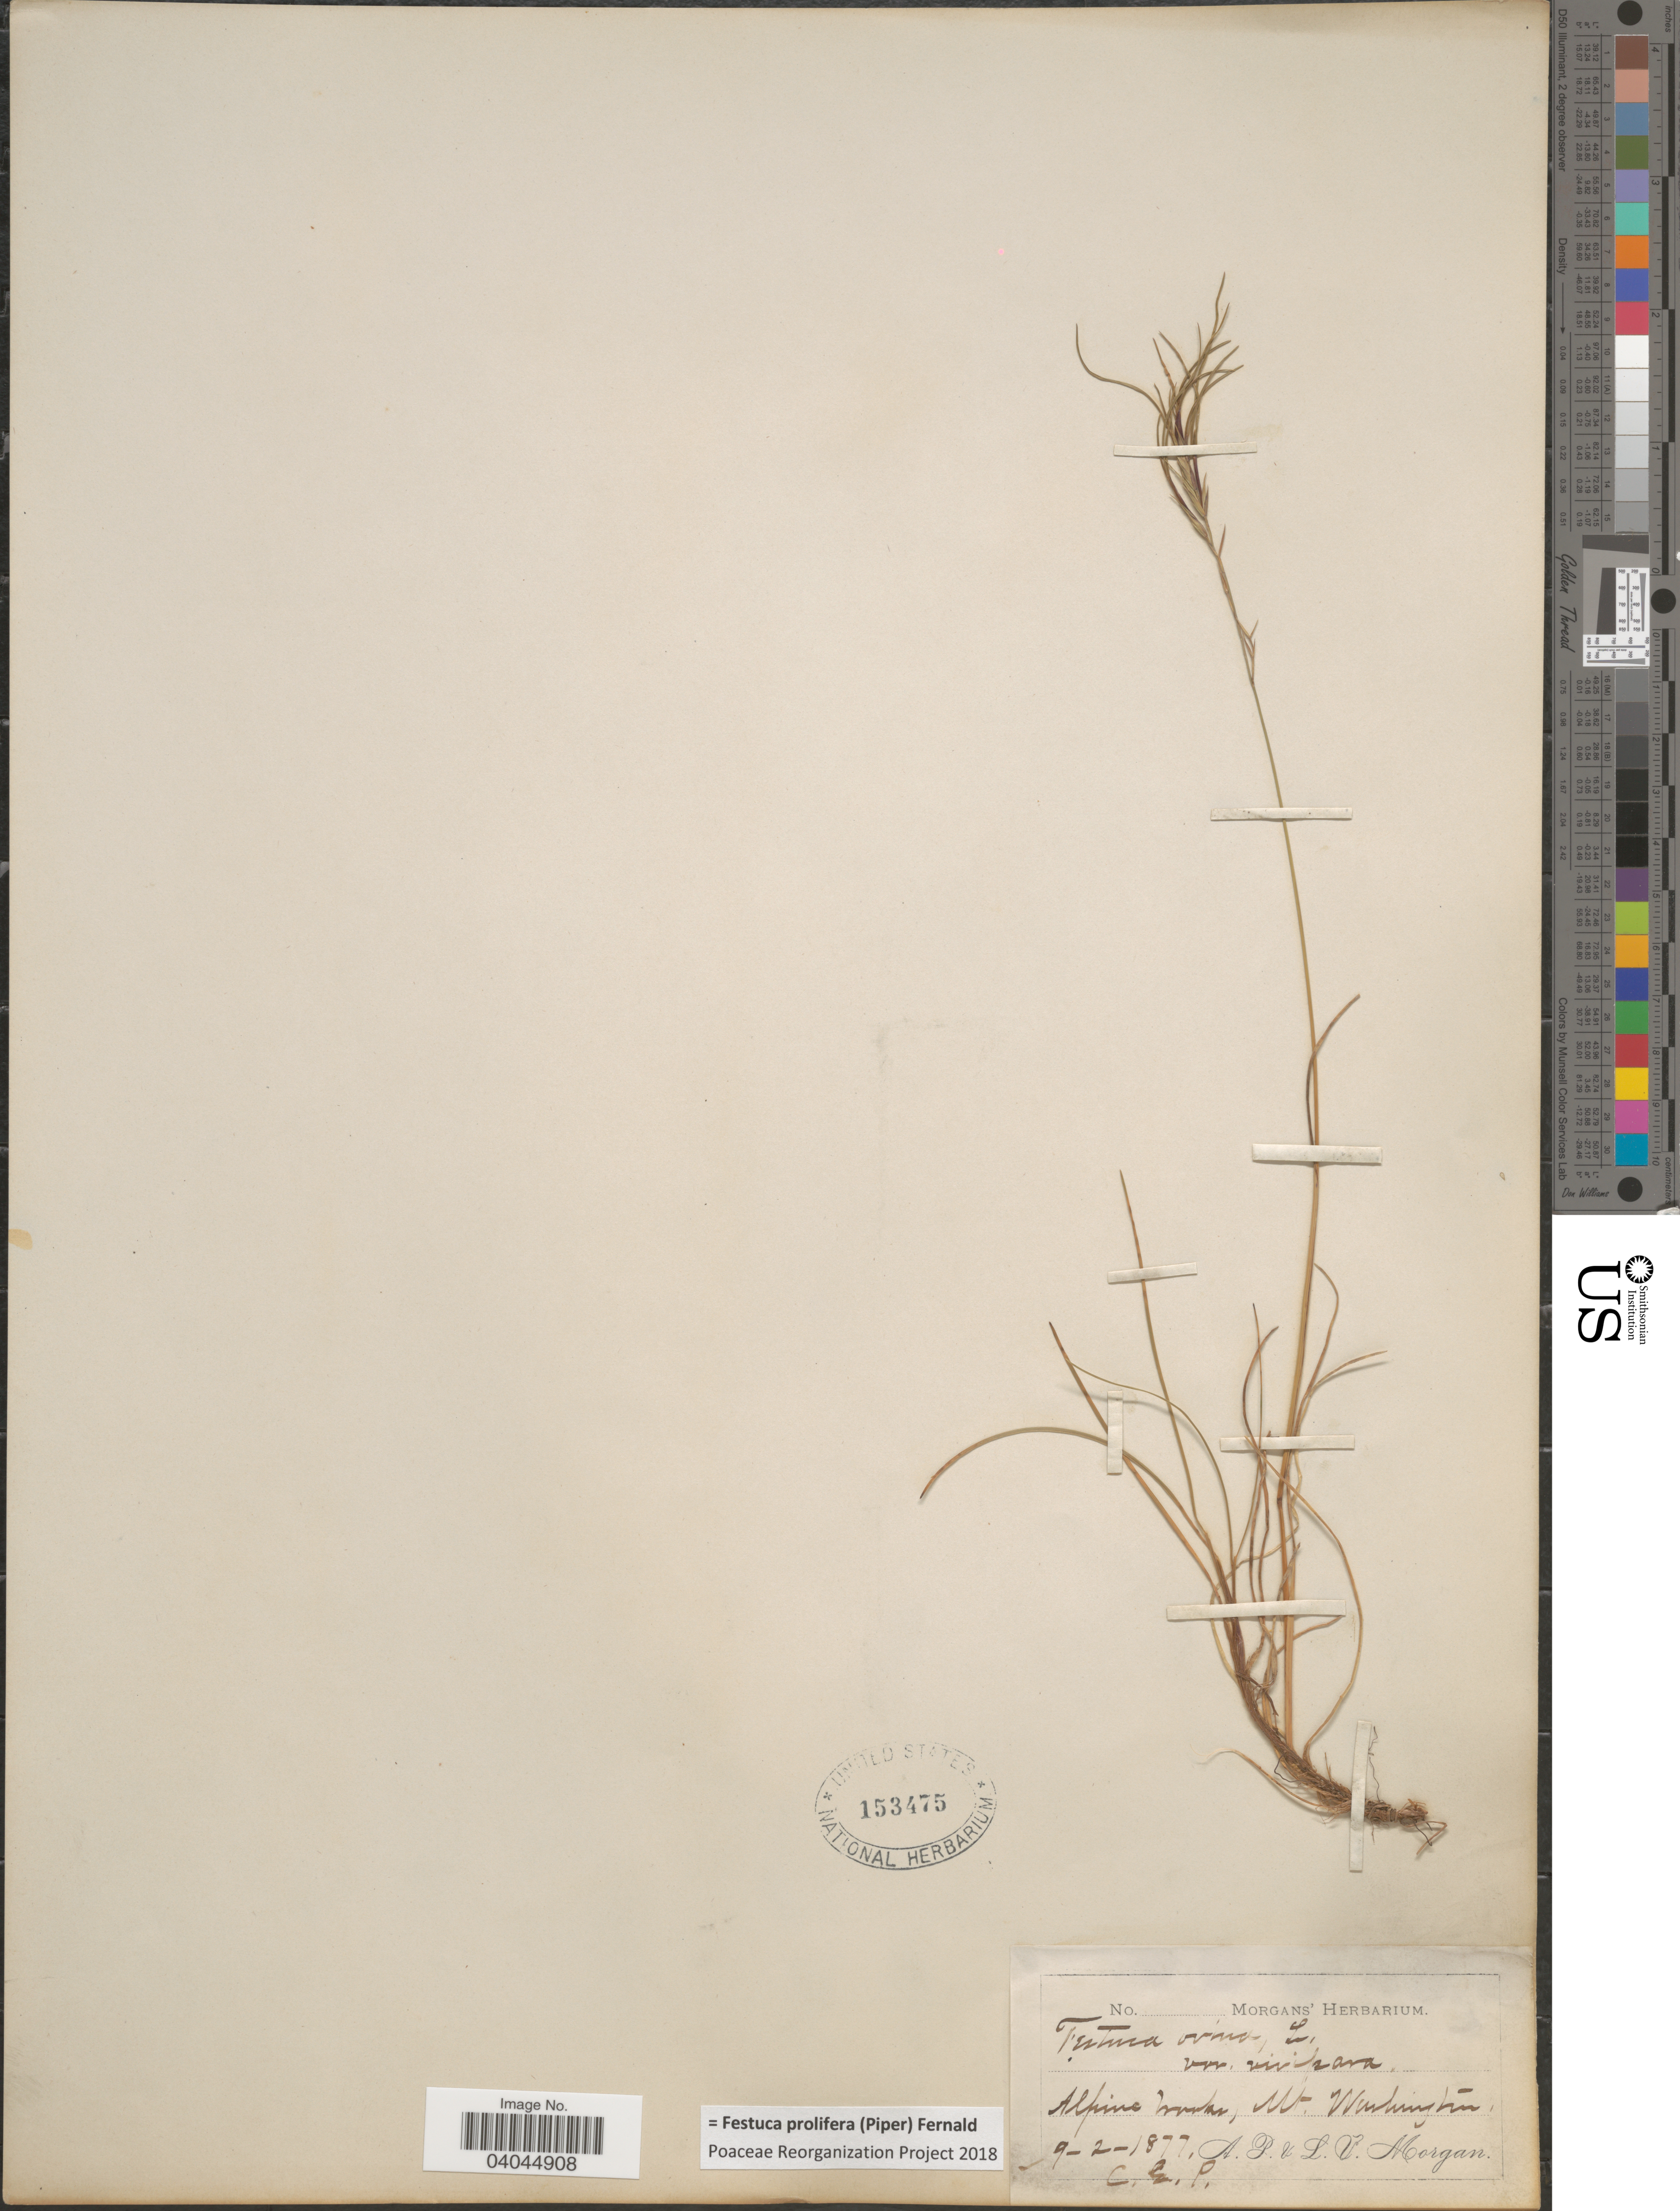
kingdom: Plantae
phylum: Tracheophyta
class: Liliopsida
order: Poales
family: Poaceae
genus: Festuca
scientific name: Festuca prolifera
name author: (Piper) Fernald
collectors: A. Morgan & L. Morgan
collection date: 1877-09-02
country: United States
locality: Alpine bank, Mt. Washington.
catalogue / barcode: US 153475